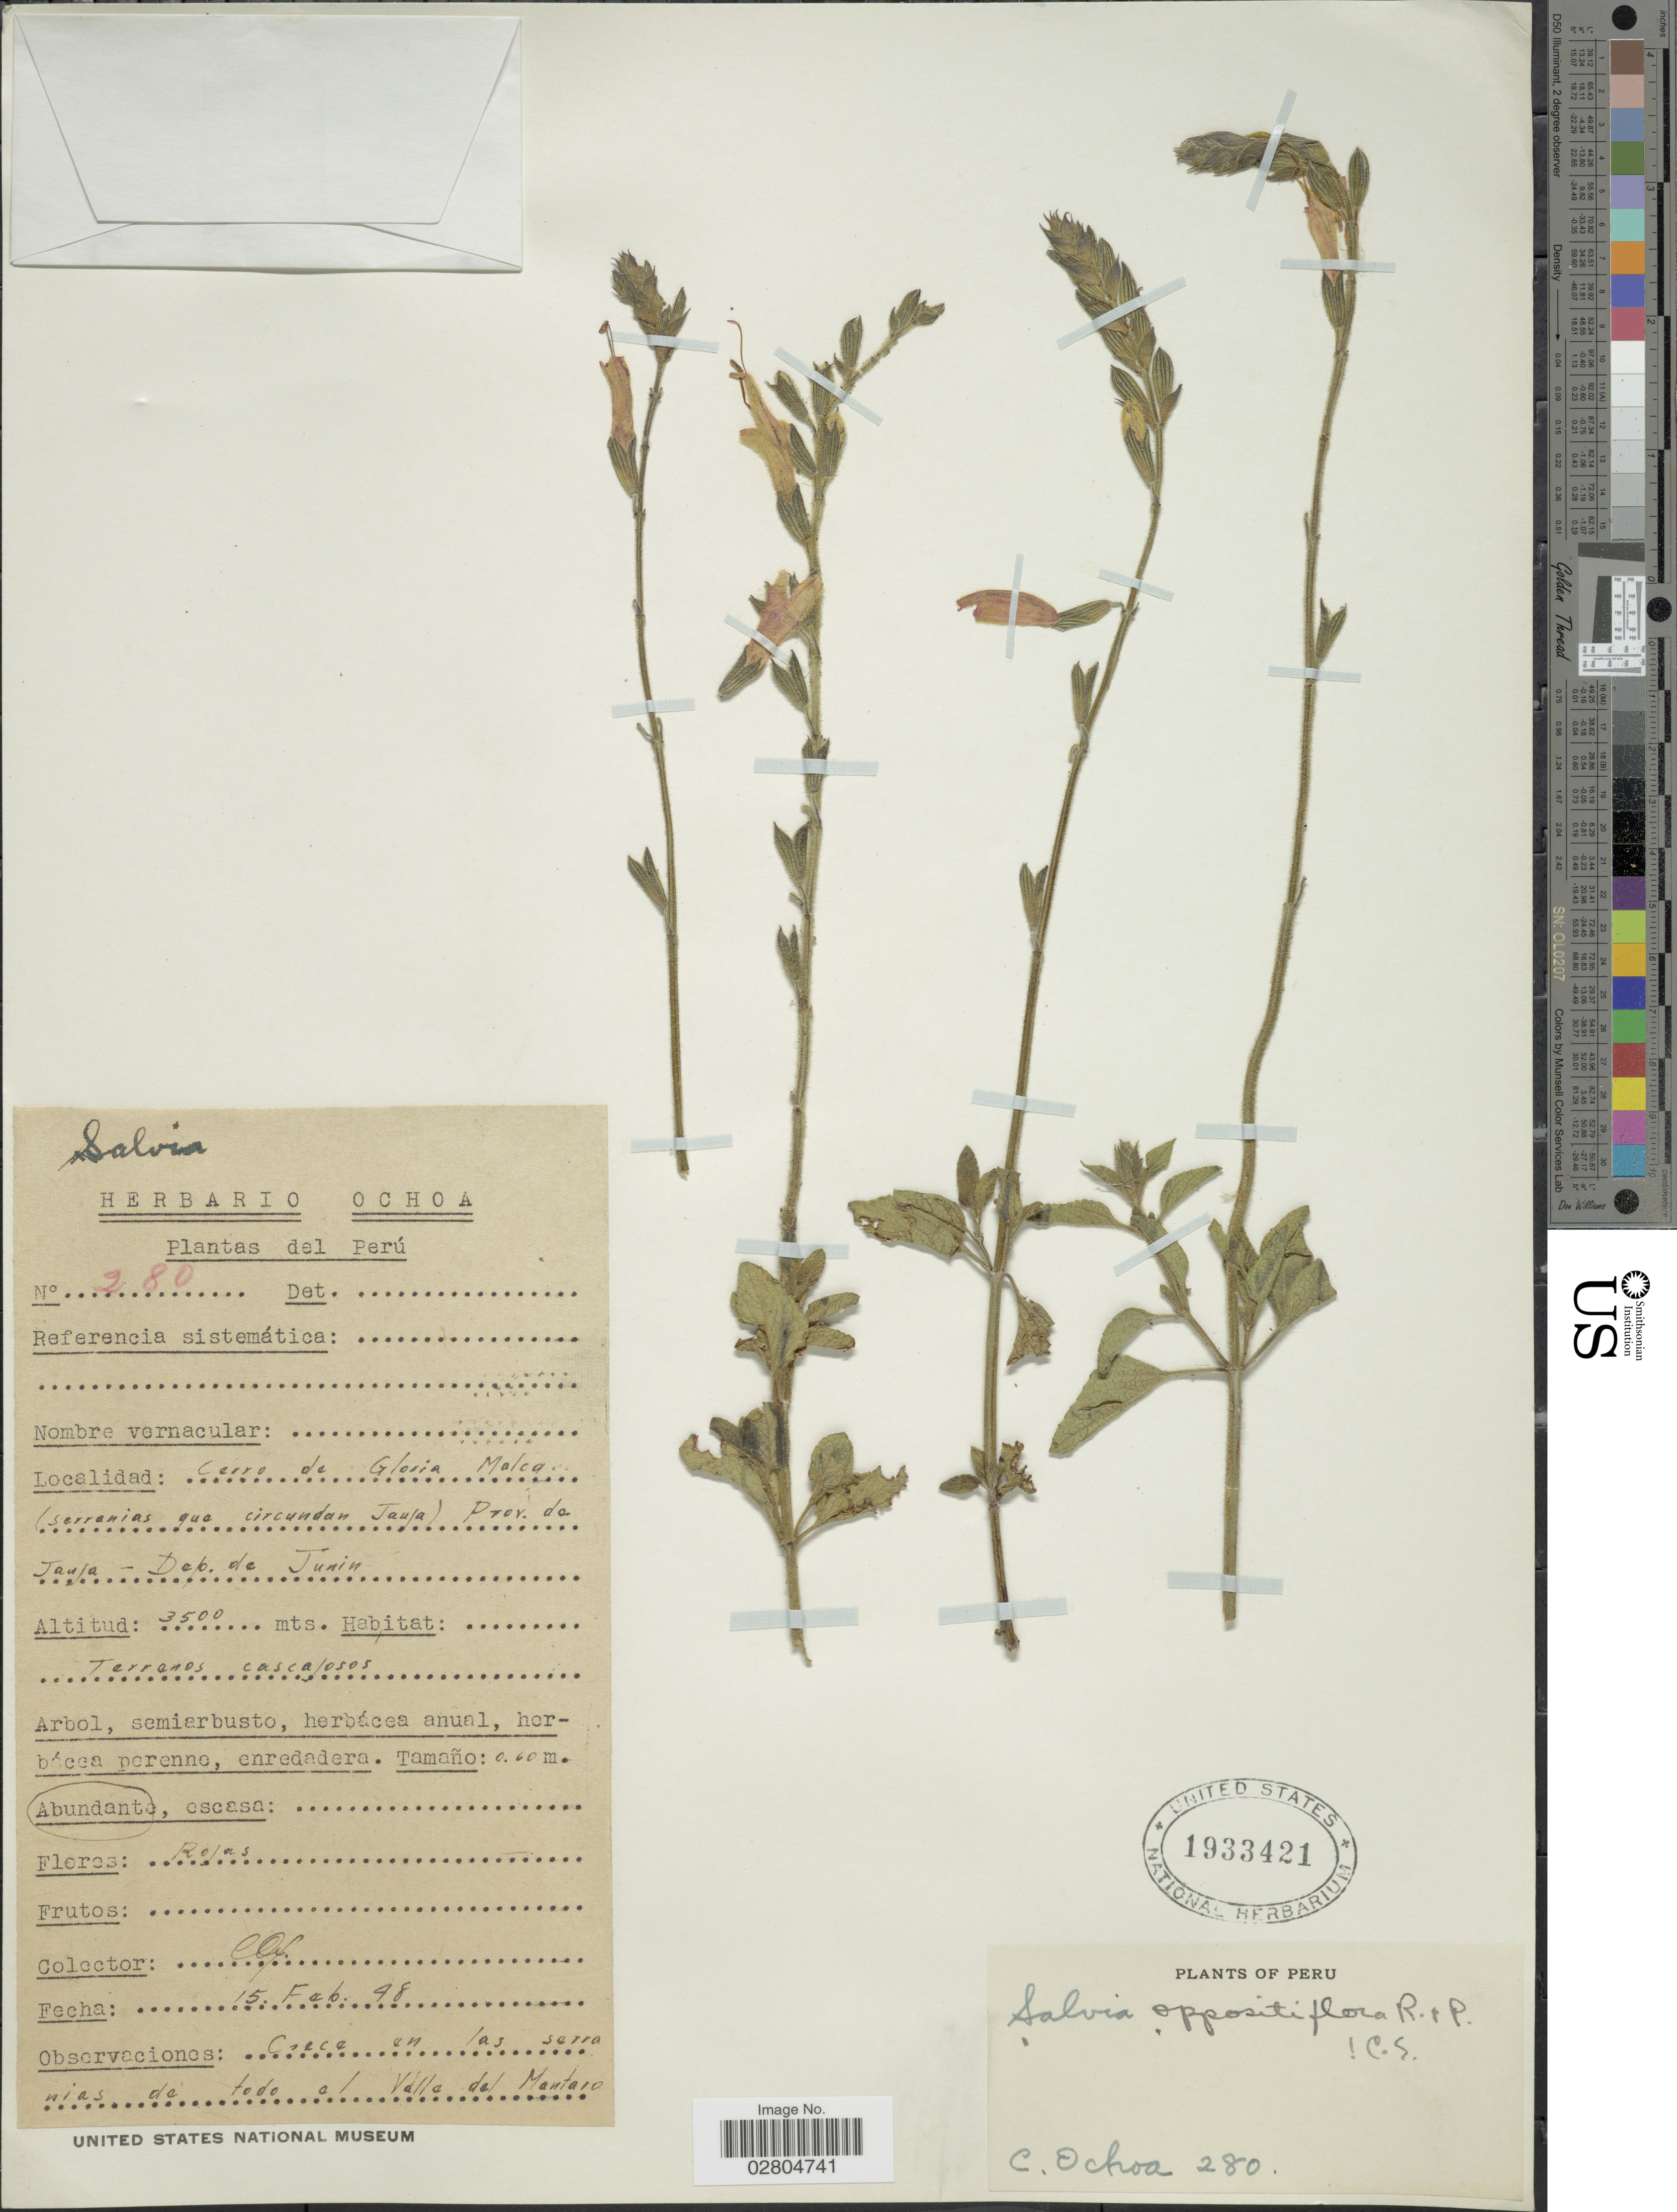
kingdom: Plantae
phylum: Tracheophyta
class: Magnoliopsida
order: Lamiales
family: Lamiaceae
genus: Salvia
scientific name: Salvia oppositiflora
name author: Ruiz & Pav.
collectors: C. Ochoa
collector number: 280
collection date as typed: Transcribed d/m/y: 15/2/48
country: Peru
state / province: Junín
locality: Cerro de Gloria Malca. (serranias que circundan Janja). Prov. de Janja - Dep. de Junin.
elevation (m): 3500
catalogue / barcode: US 1933421